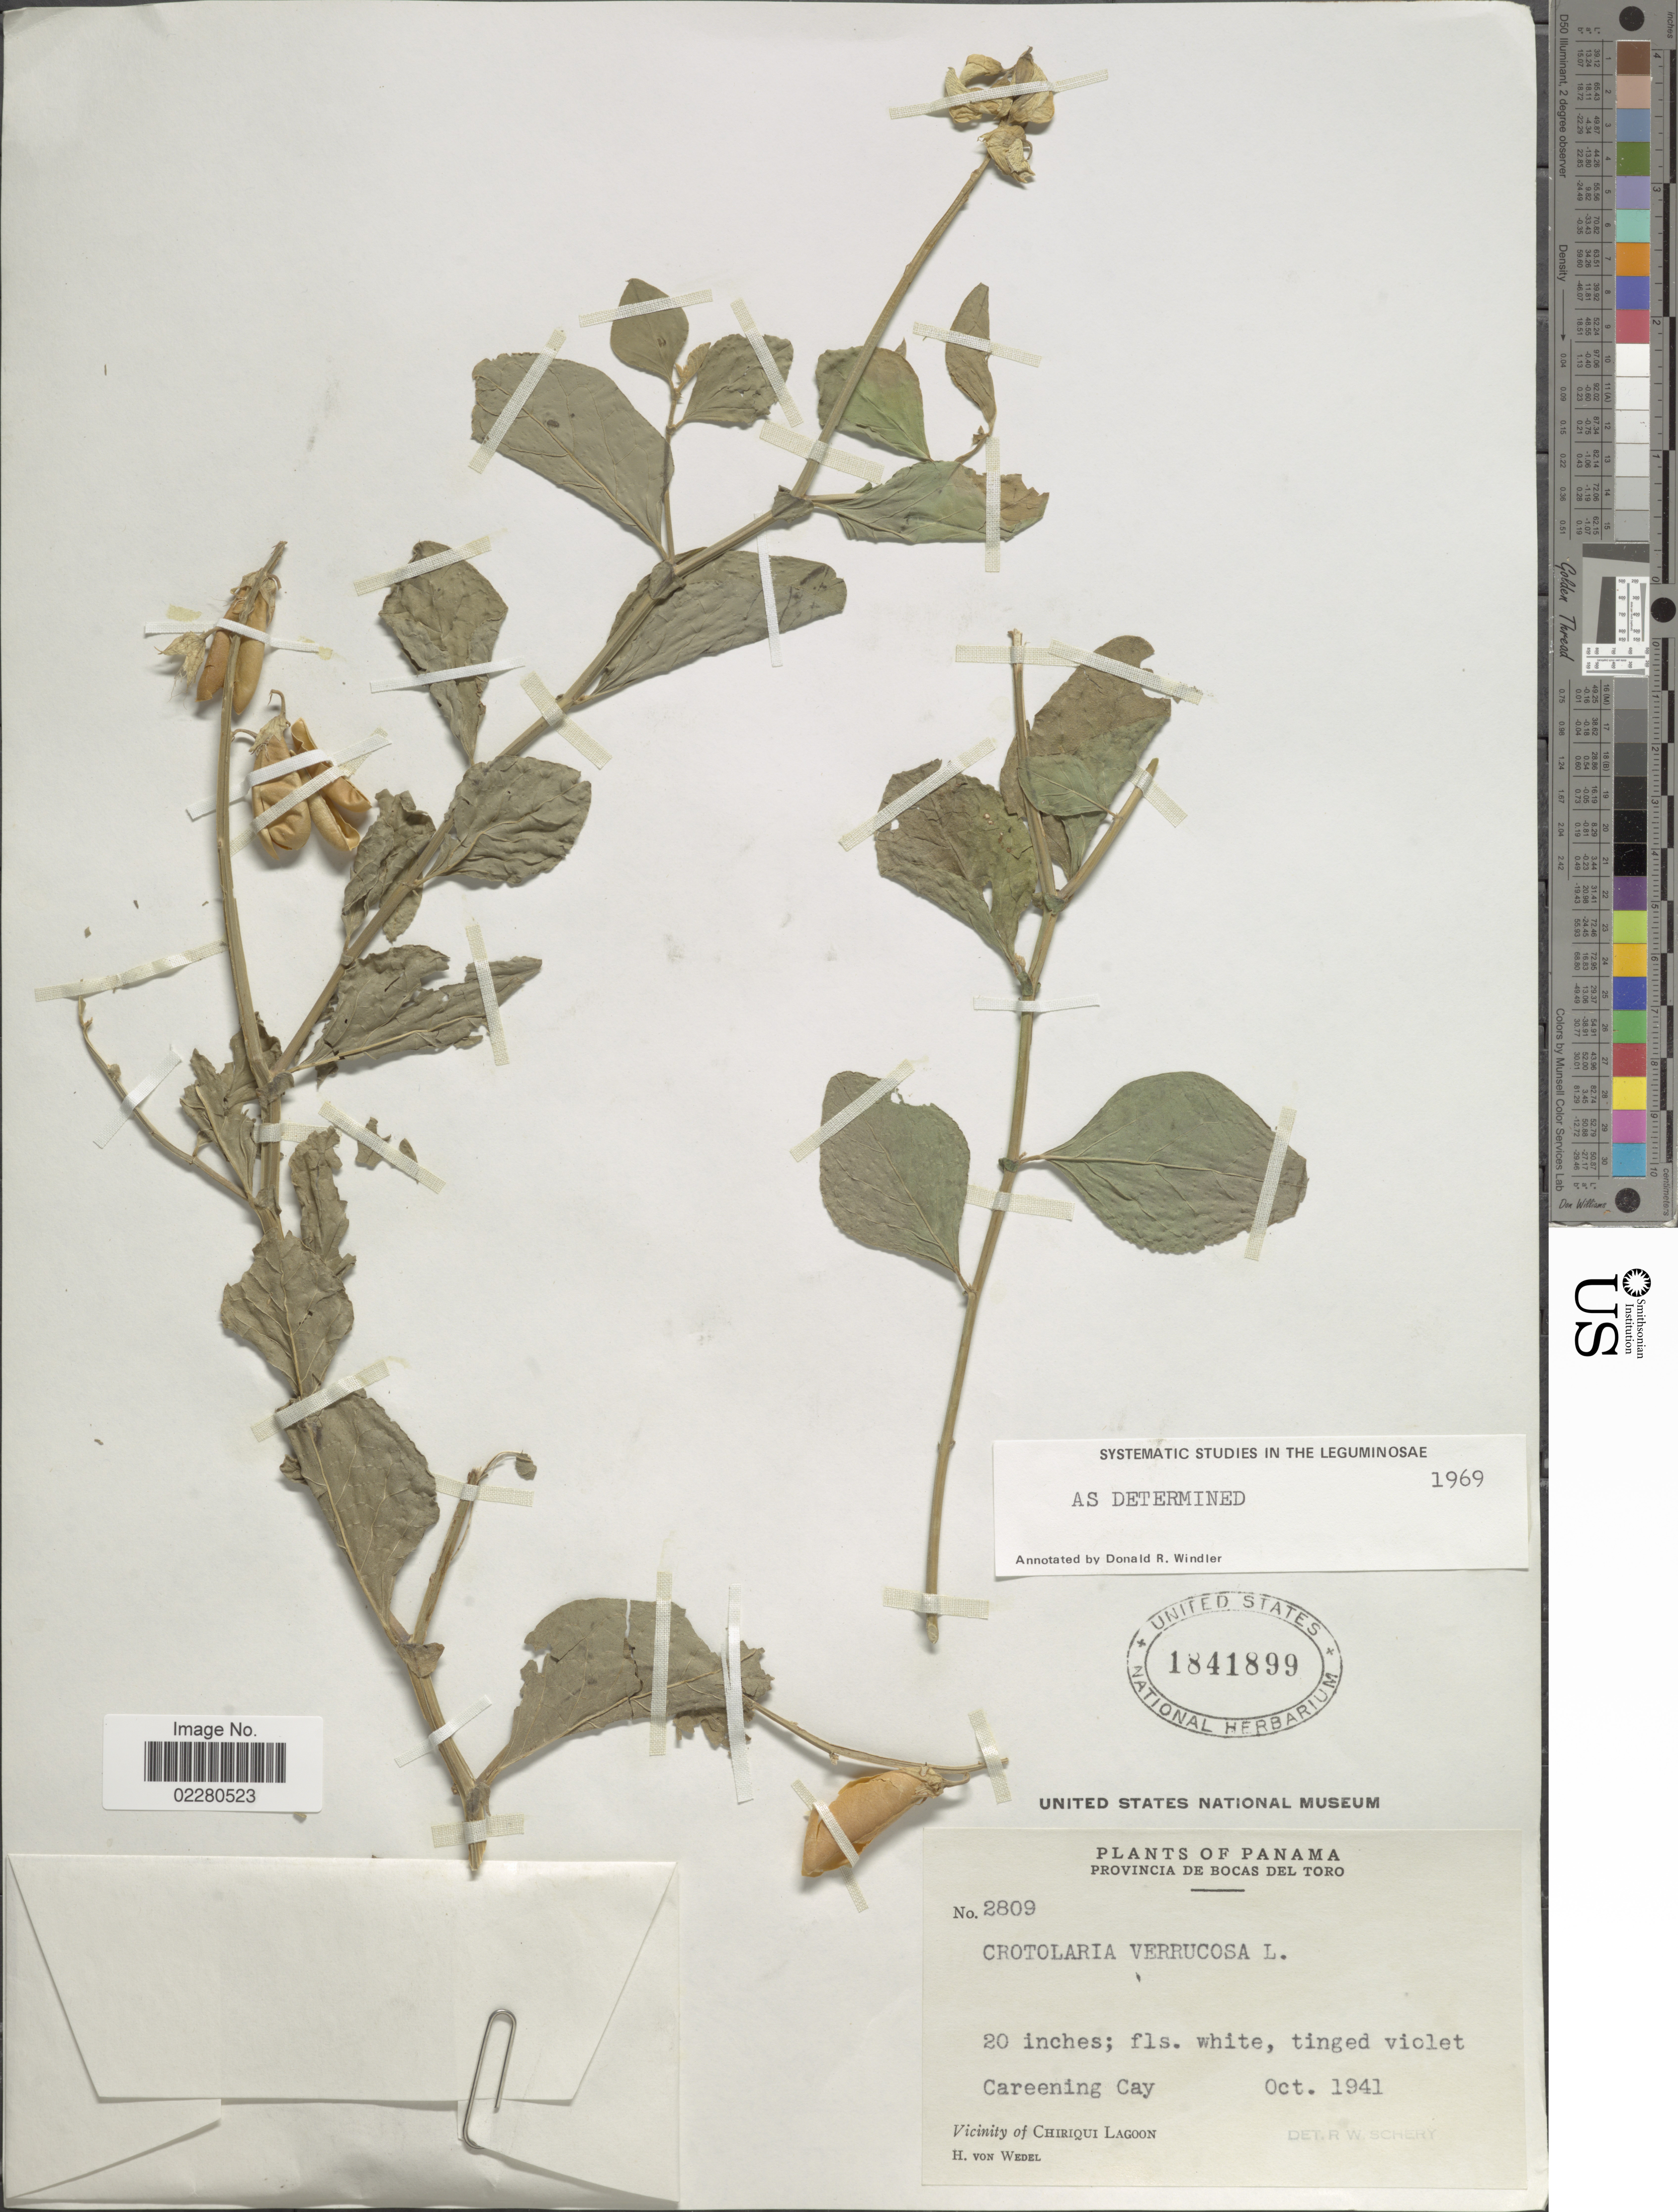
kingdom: Plantae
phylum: Tracheophyta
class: Magnoliopsida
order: Fabales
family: Fabaceae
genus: Crotalaria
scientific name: Crotalaria verrucosa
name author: L.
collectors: H. von Wedel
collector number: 2809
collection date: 1941-10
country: Panama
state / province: Bocas del Toro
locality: Provincia de Bocas del Toro. Careening Cay. Vicinity of Chiriqui Lagoon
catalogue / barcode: US 1841899